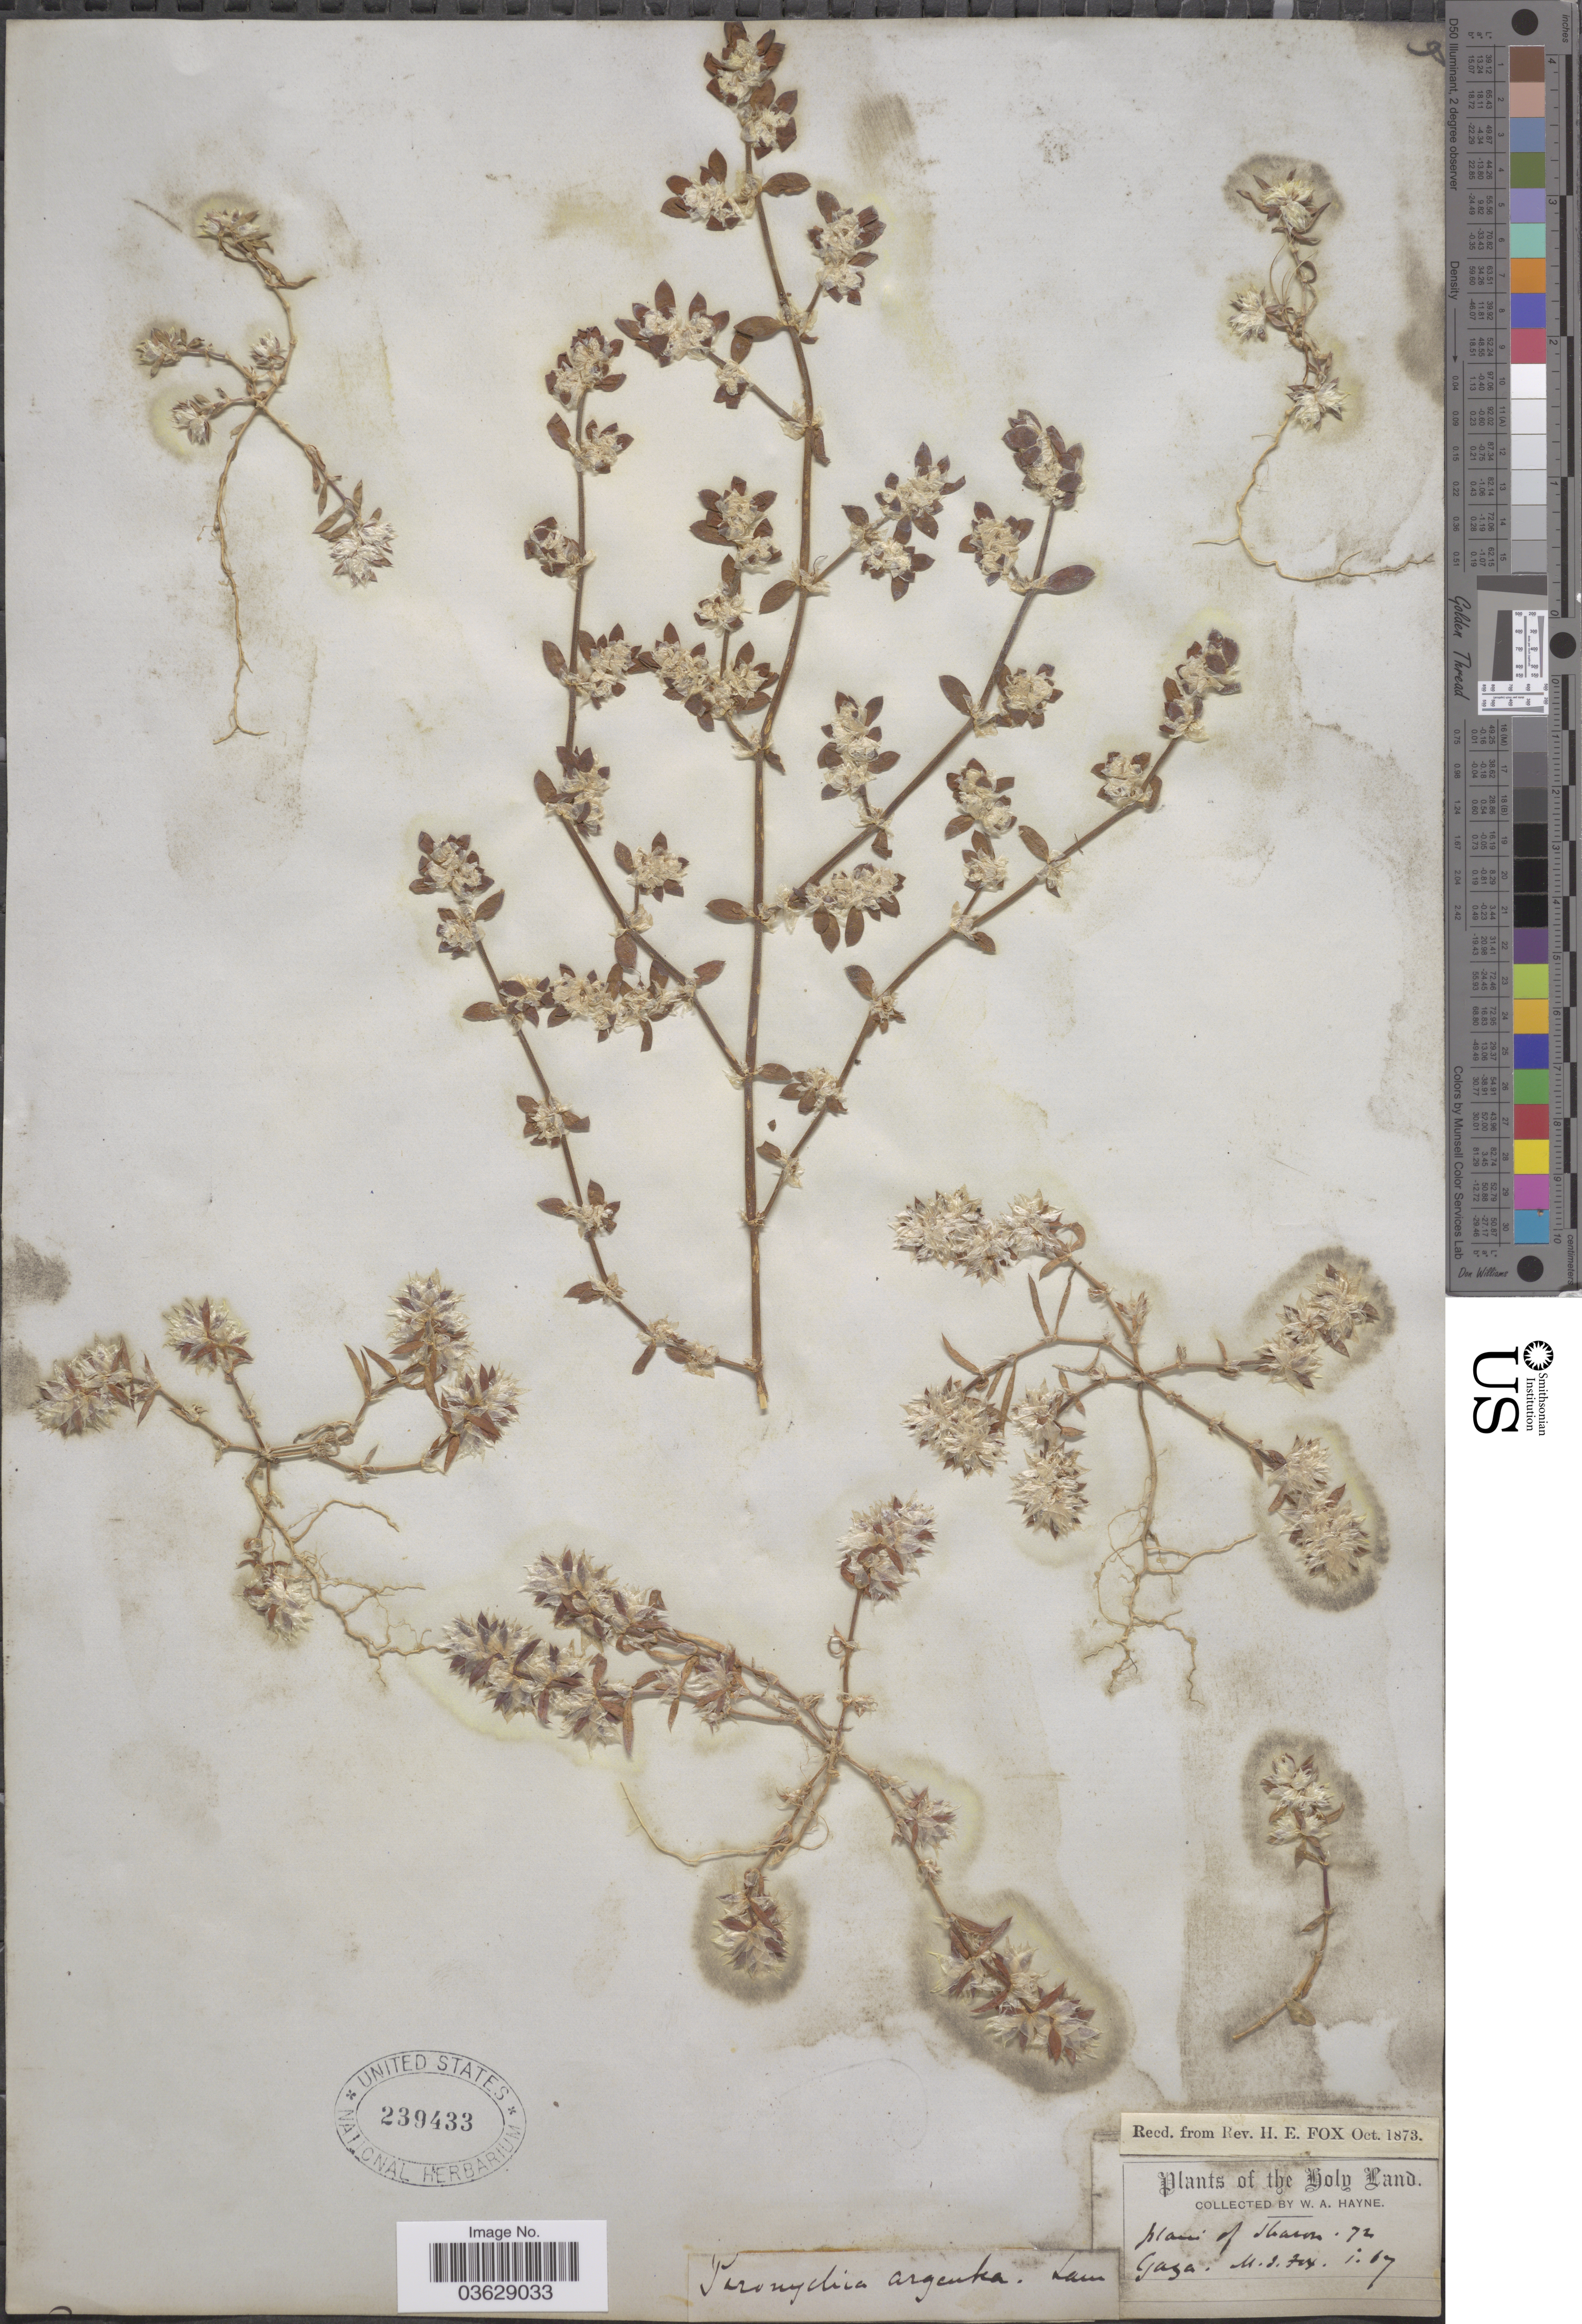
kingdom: Plantae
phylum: Tracheophyta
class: Magnoliopsida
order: Caryophyllales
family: Caryophyllaceae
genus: Paronychia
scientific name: Paronychia argentea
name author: Lam.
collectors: W. A. Hayne & M. J. Fox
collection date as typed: Transcribed d/m/y: /Jan/1867 by Fox; //1872 by Hayne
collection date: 1872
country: Palestine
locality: Plains of Sharon. Gaza.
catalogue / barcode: US 239433